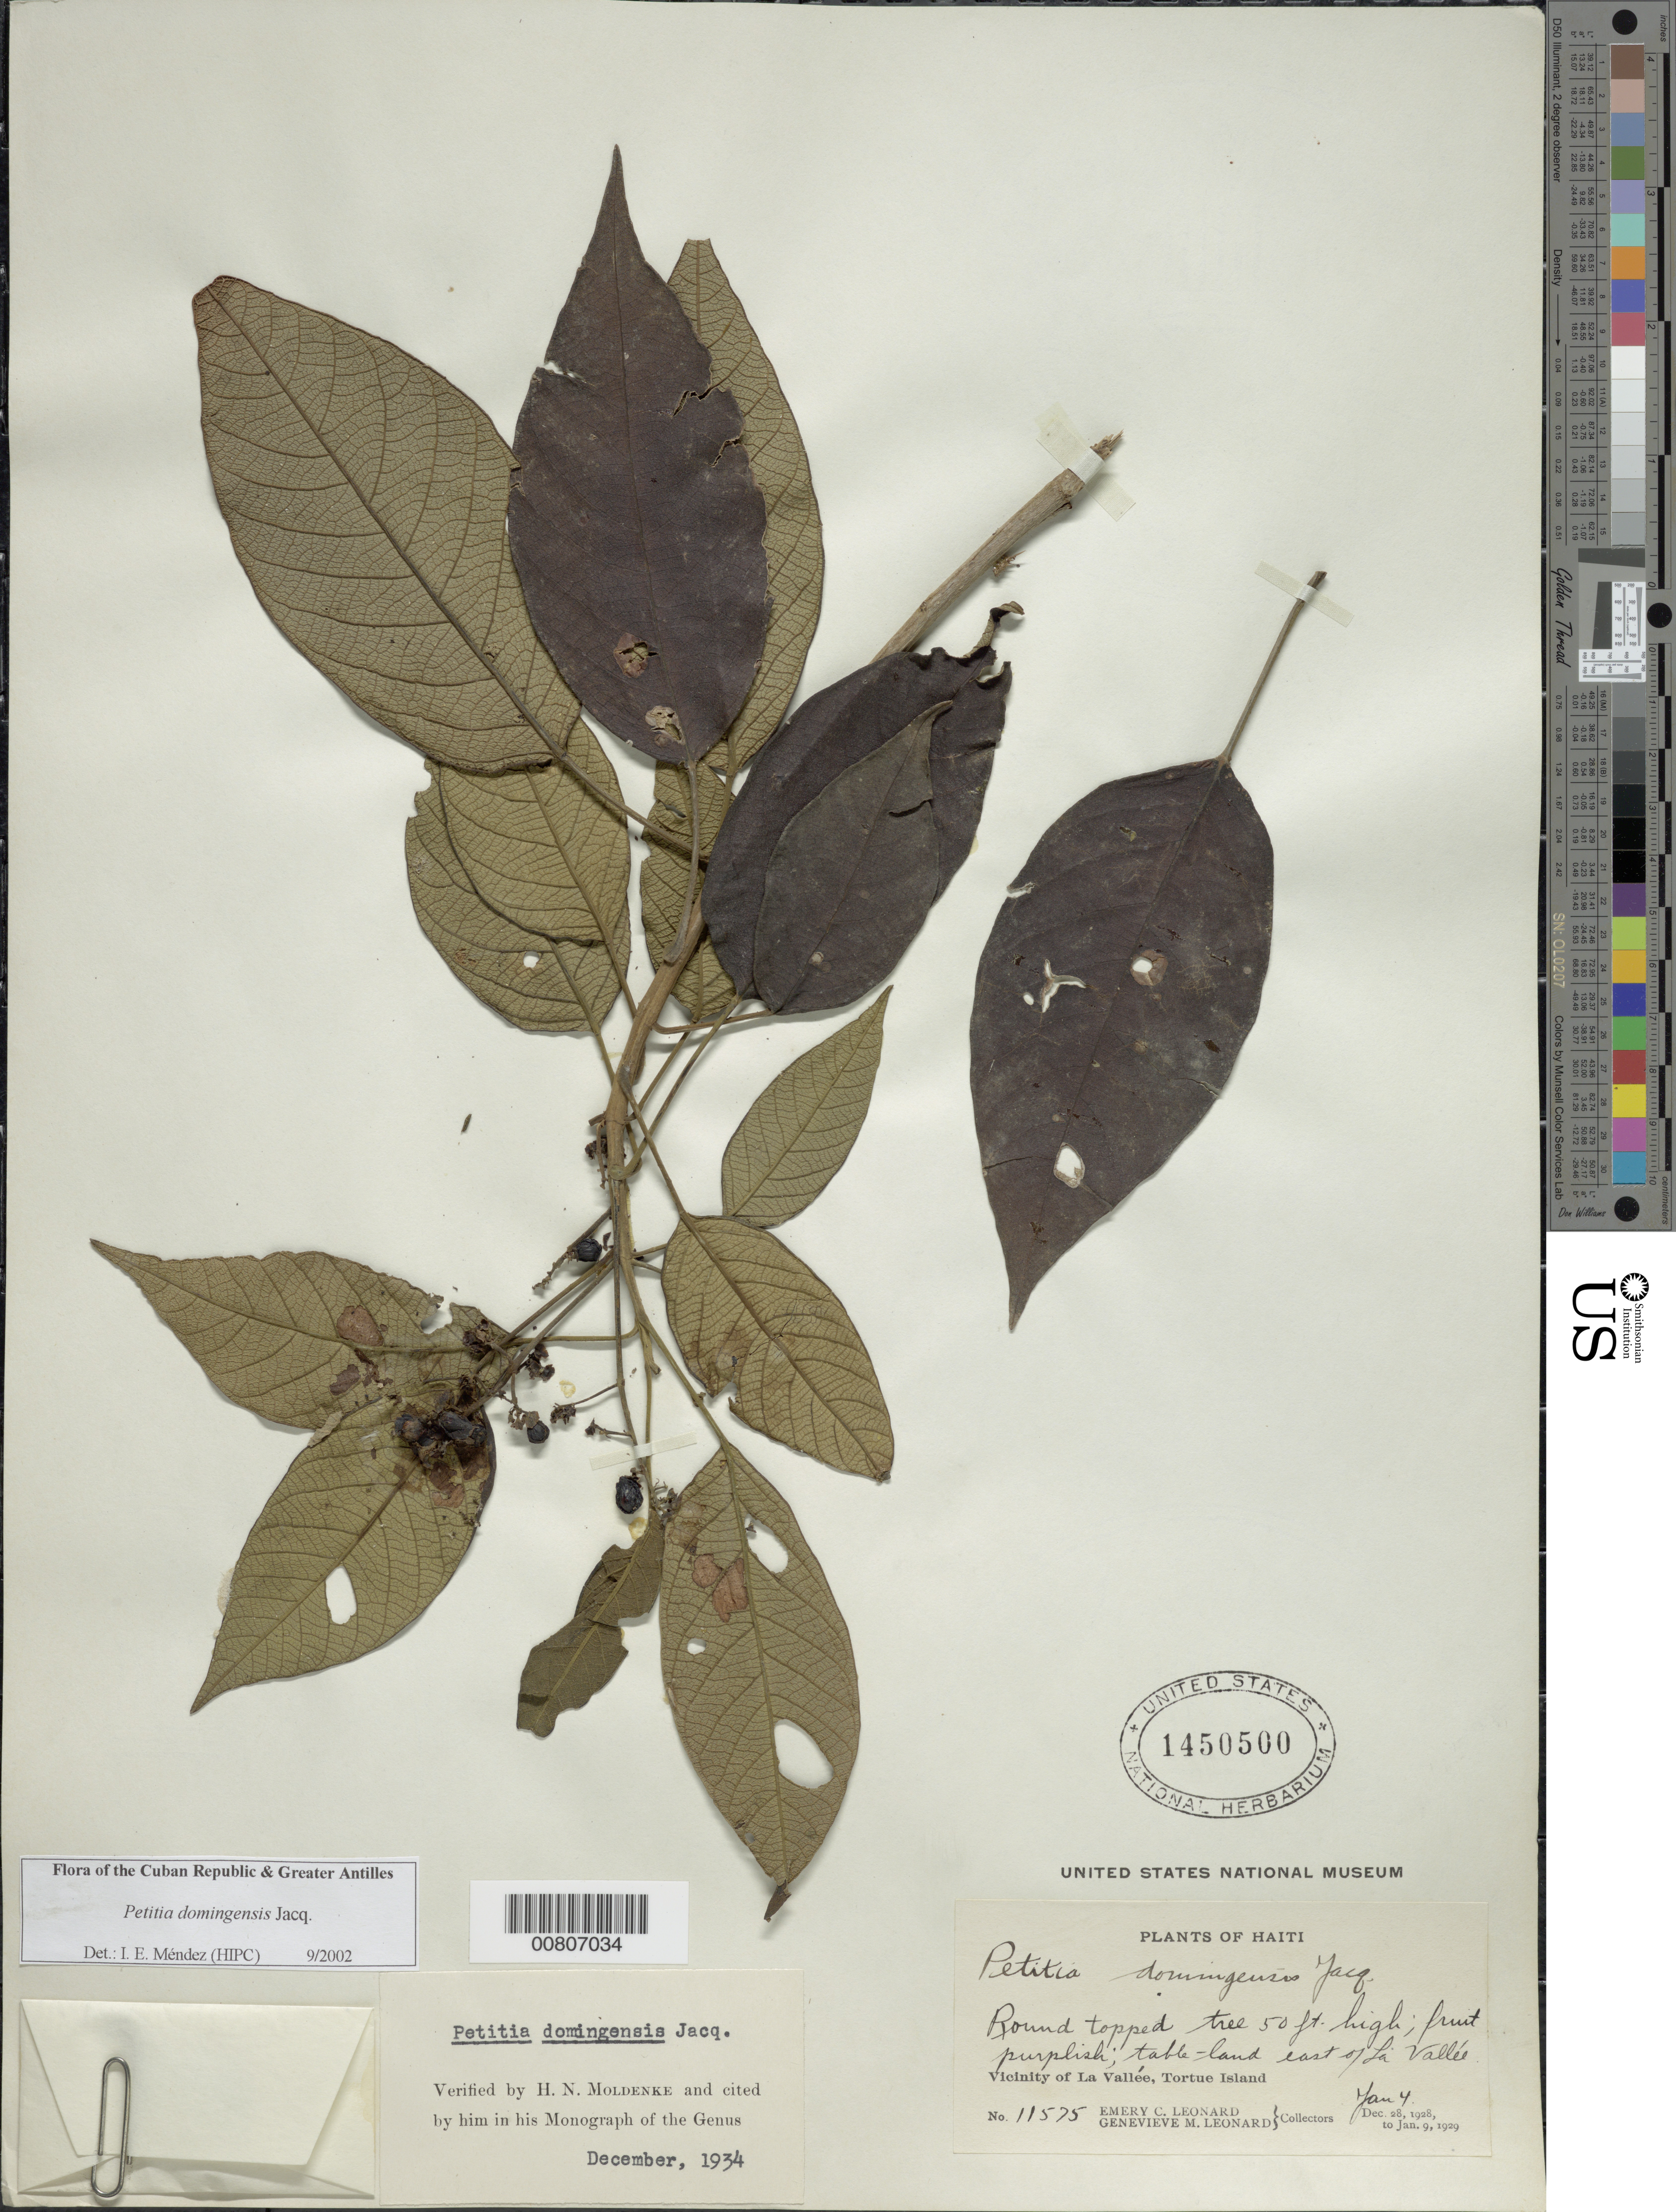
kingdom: Plantae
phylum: Tracheophyta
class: Magnoliopsida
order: Lamiales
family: Lamiaceae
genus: Petitia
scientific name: Petitia domingensis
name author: Jacq.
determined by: Méndez, Isidro E., (HIPC)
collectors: E. C. Leonard & G. M. Leonard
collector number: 11575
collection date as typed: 04 Jan 1929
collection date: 1929-01-04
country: Haiti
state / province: Nord-Óuest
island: Île de la Tortue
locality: La Vallée E of; Tortue Island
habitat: Table land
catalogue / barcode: US 1450500